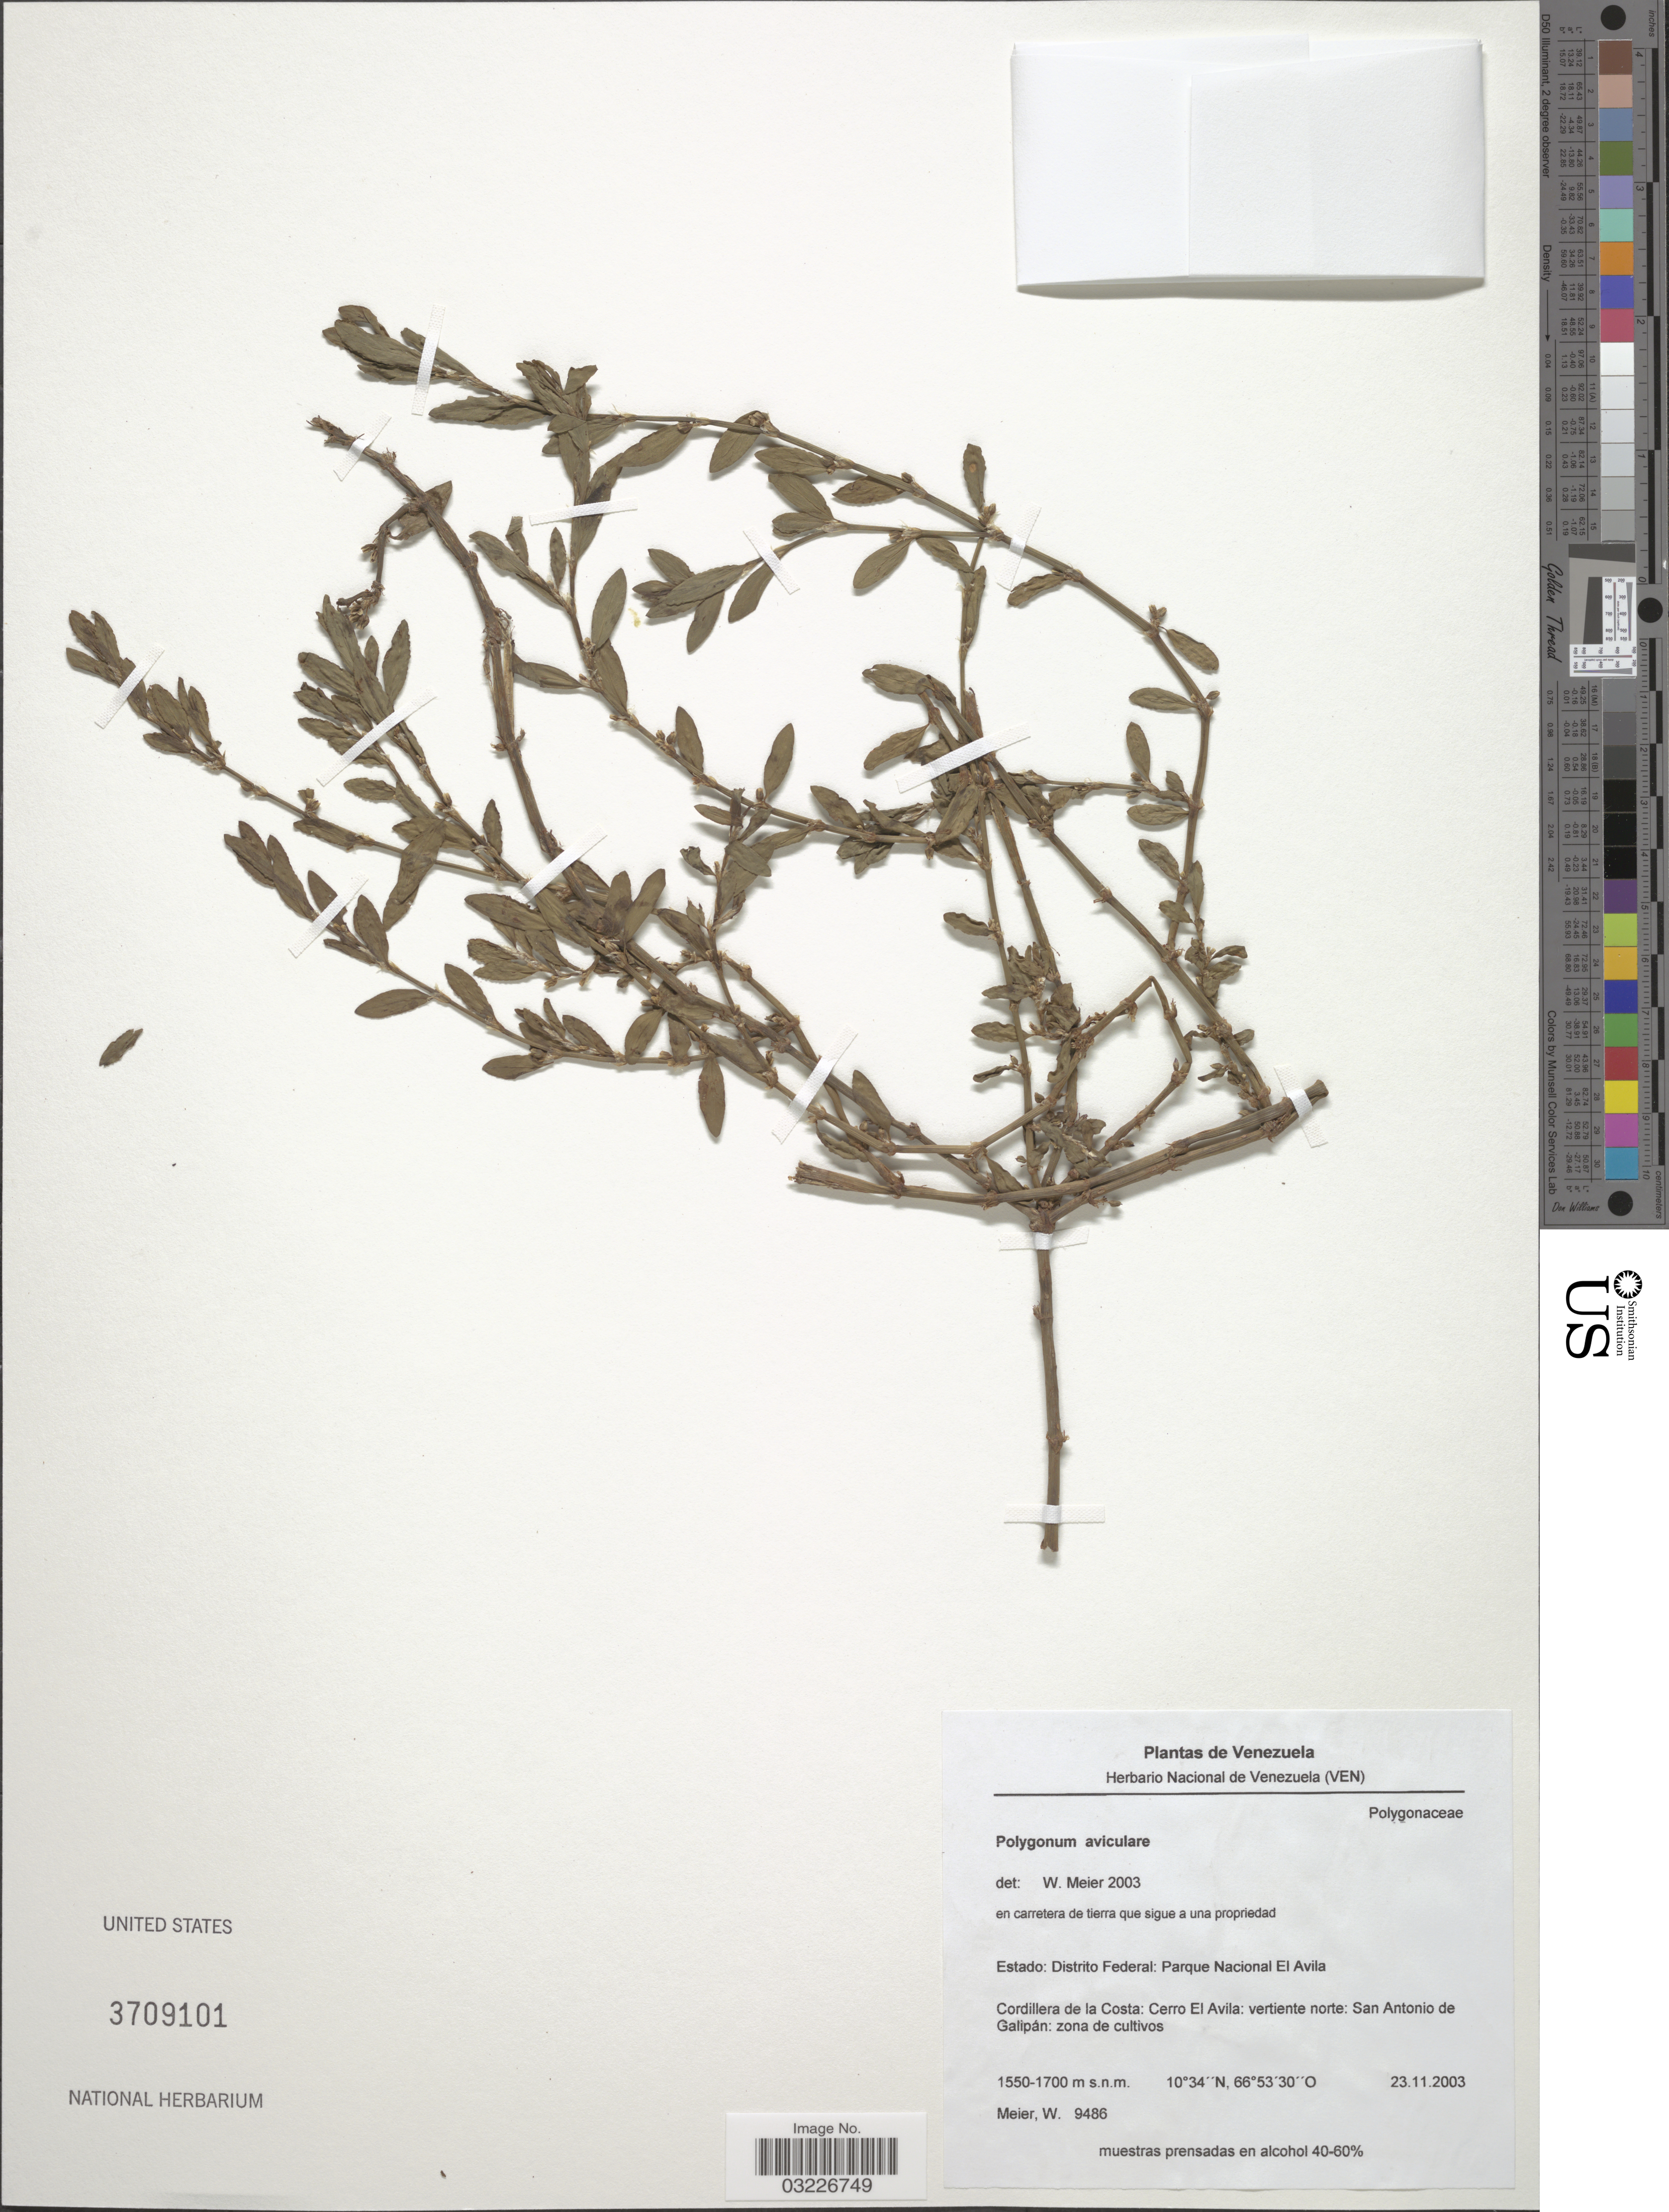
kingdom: Plantae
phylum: Tracheophyta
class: Magnoliopsida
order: Caryophyllales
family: Polygonaceae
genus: Polygonum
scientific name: Polygonum aviculare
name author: L.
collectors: W. Meier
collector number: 9486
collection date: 2003-11-23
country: Venezuela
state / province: Miranda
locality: Estado: Distrito Federal: Parque Nacional El Avila. Cordillera de la Costa: Cerro El Avila: vertiente norte: San Antonio de Galipán.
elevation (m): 1550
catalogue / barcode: US 3709101